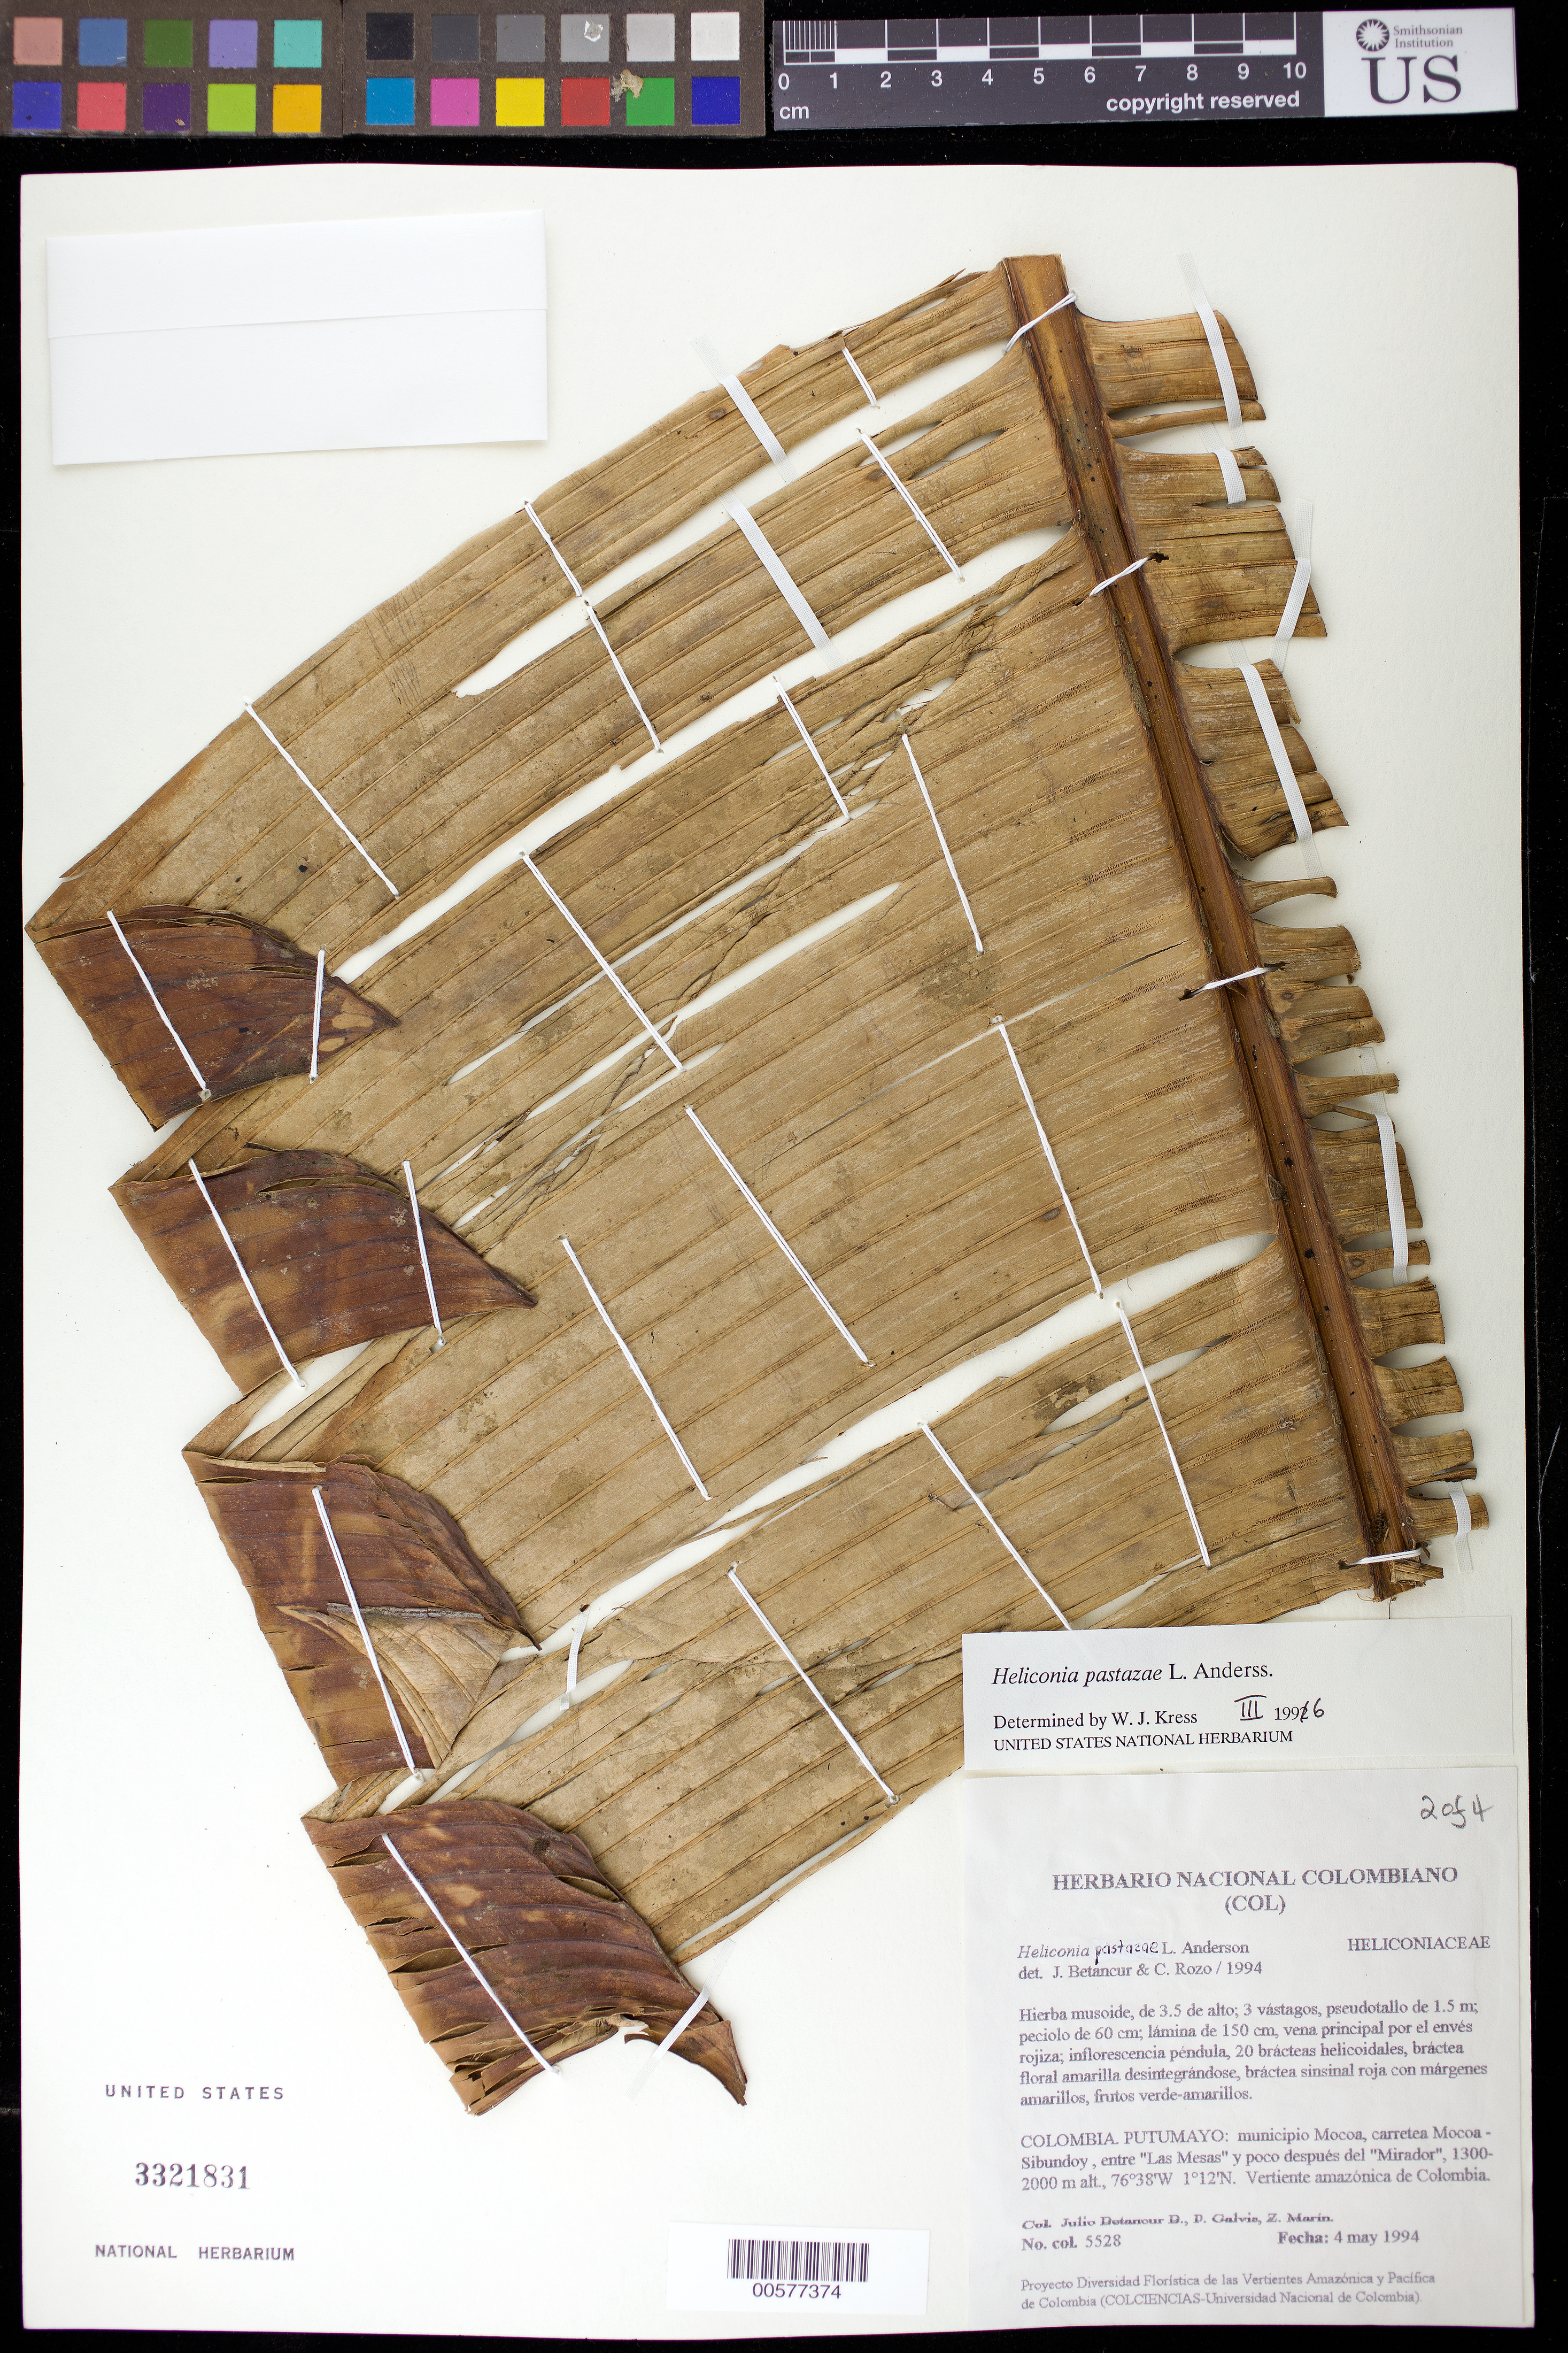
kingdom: Plantae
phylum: Tracheophyta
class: Liliopsida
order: Zingiberales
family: Heliconiaceae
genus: Heliconia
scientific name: Heliconia pastazae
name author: L. Andersson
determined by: Betancur, J. C.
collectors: J. C. Betancur, P. Galvis & Z. Marin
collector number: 5528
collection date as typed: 04 May 1994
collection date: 1994-05-04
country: Colombia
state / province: Putumayo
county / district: Mocoa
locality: Mocoa-Sibundou highway, between "Las Mesas" and "Mirador".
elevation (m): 1300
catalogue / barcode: US 3321831